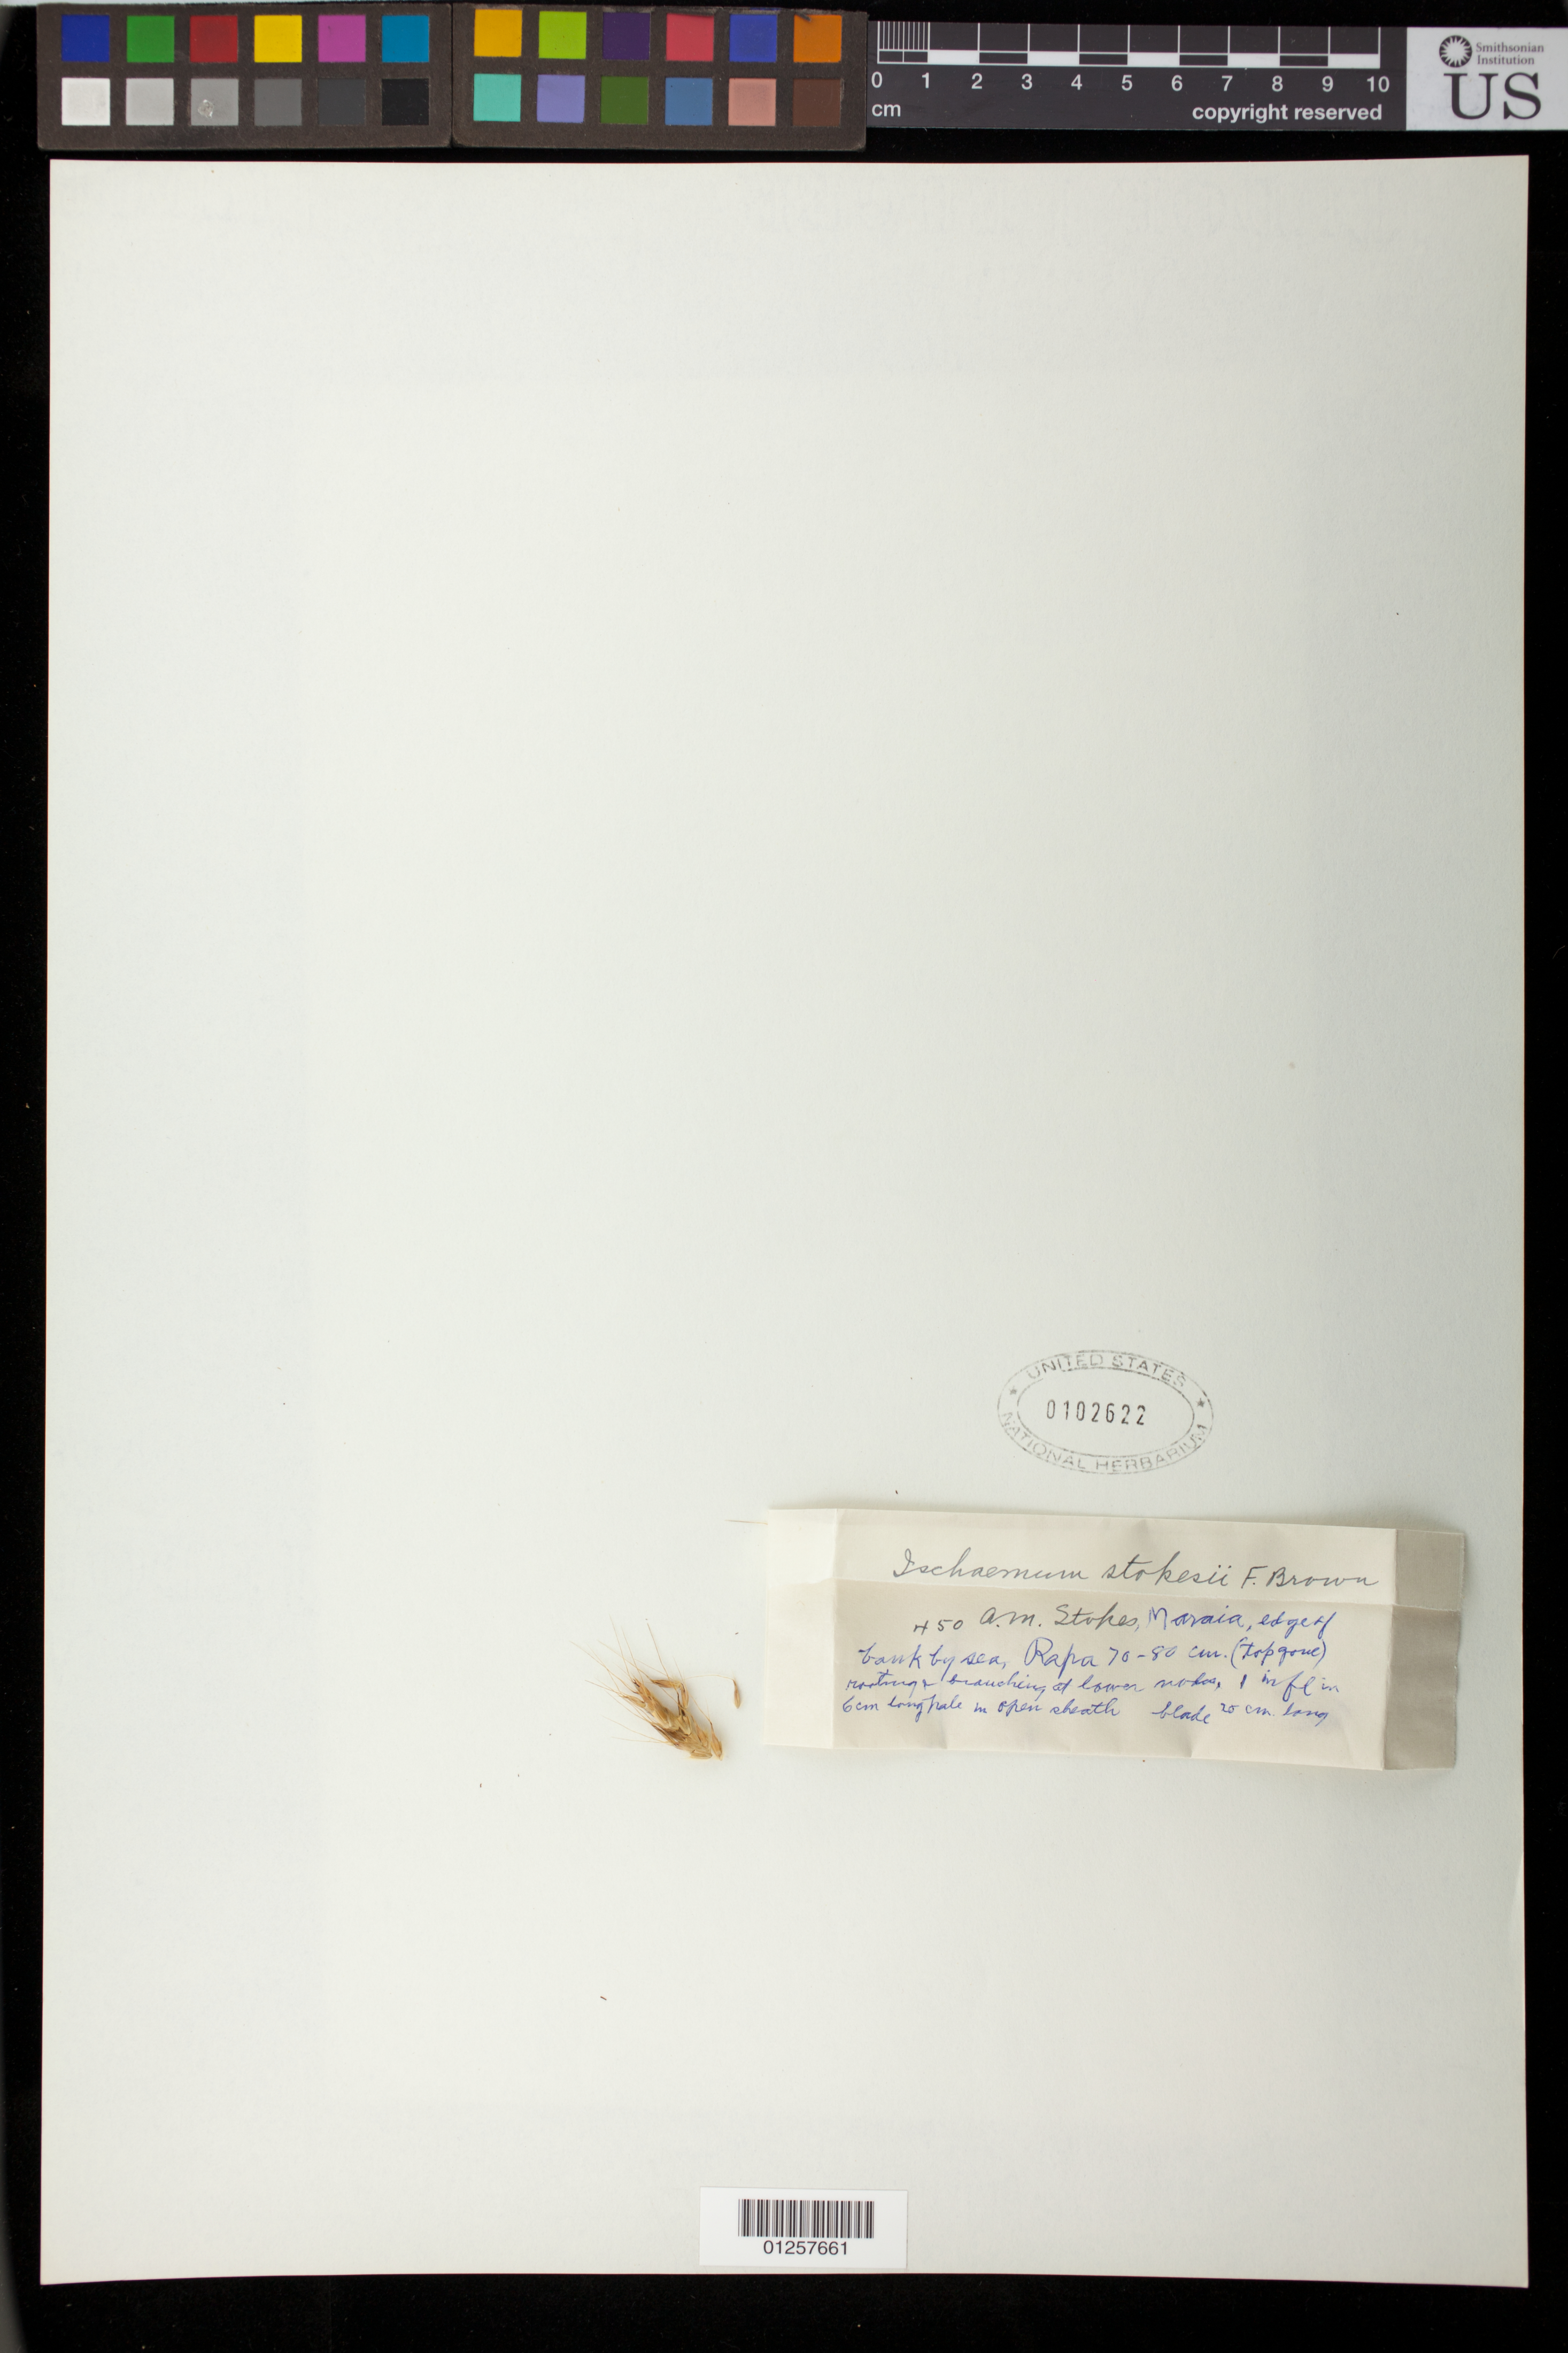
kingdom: Plantae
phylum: Tracheophyta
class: Liliopsida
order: Poales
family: Poaceae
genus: Ischaemum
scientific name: Ischaemum stokesii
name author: F. Br.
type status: Type Fragment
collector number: H 50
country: French Polynesia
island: Rapa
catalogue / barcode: US 102622